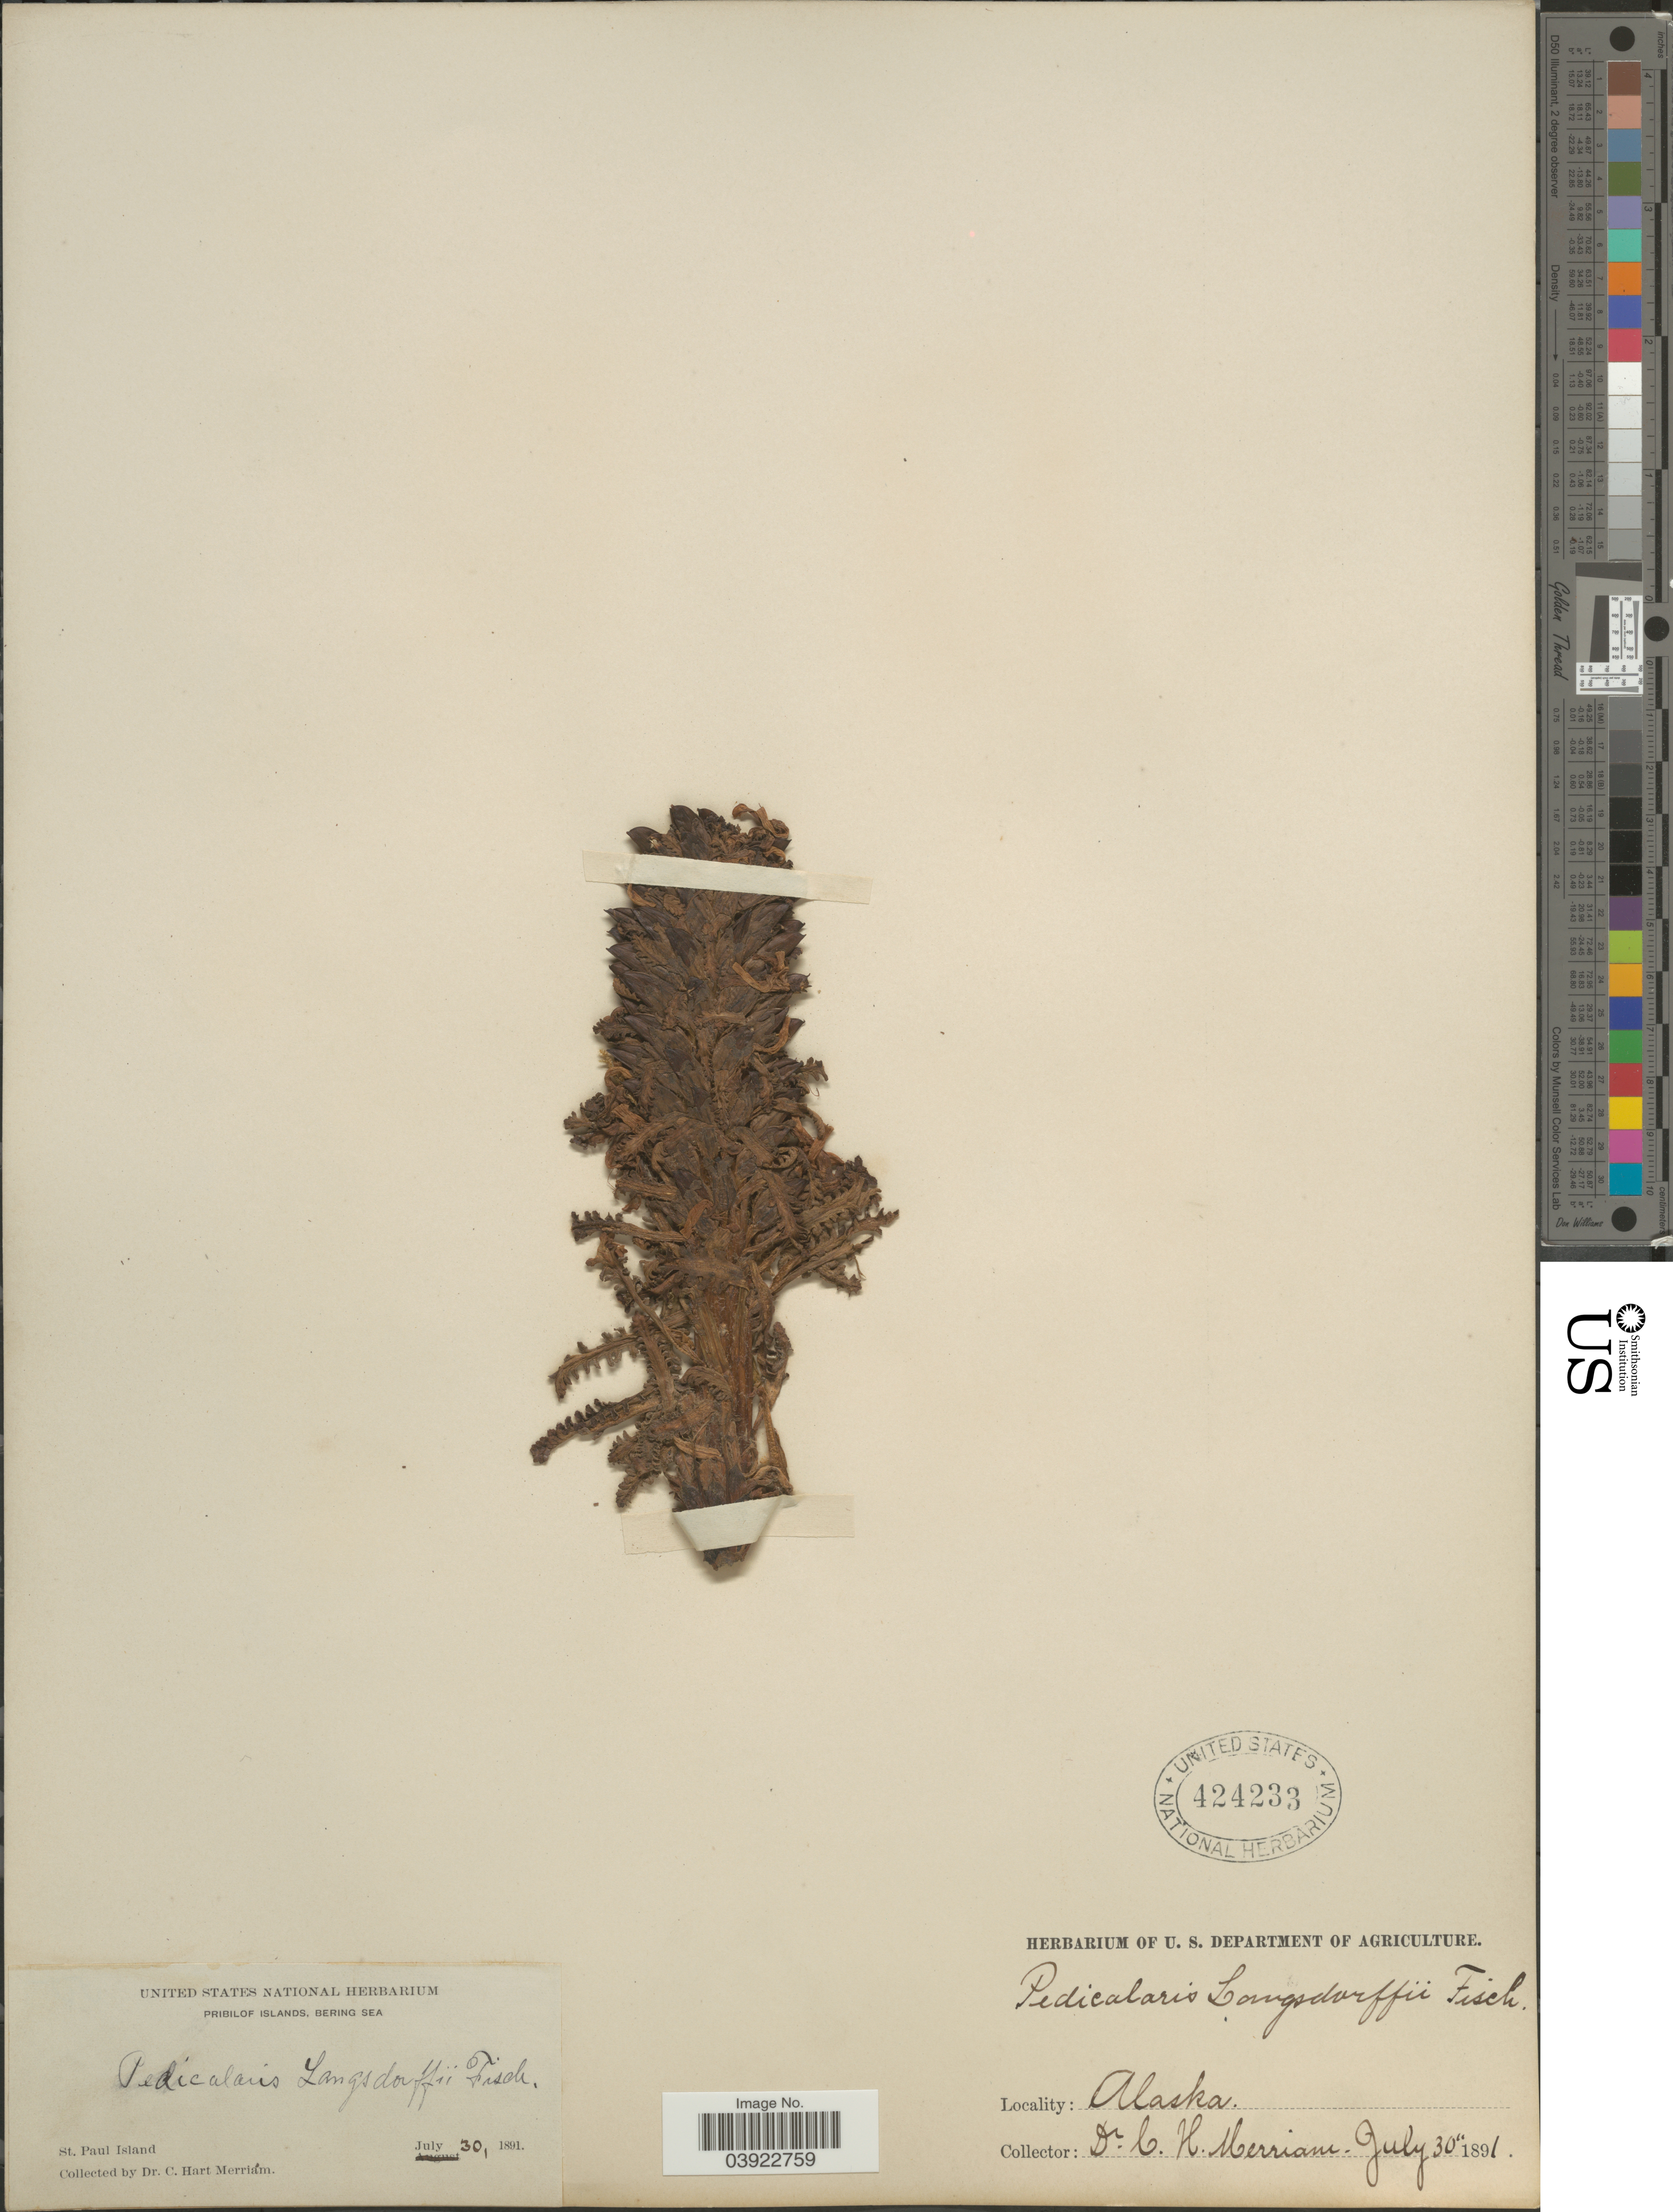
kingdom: Plantae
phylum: Tracheophyta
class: Magnoliopsida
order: Lamiales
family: Orobanchaceae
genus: Pedicularis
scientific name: Pedicularis langsdorffii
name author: Fisch. ex Steven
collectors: C. Merriam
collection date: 1891-07-30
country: United States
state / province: Alaska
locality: Pribilof Islands, Bering Sea. St. Paul Island.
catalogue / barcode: US 424233